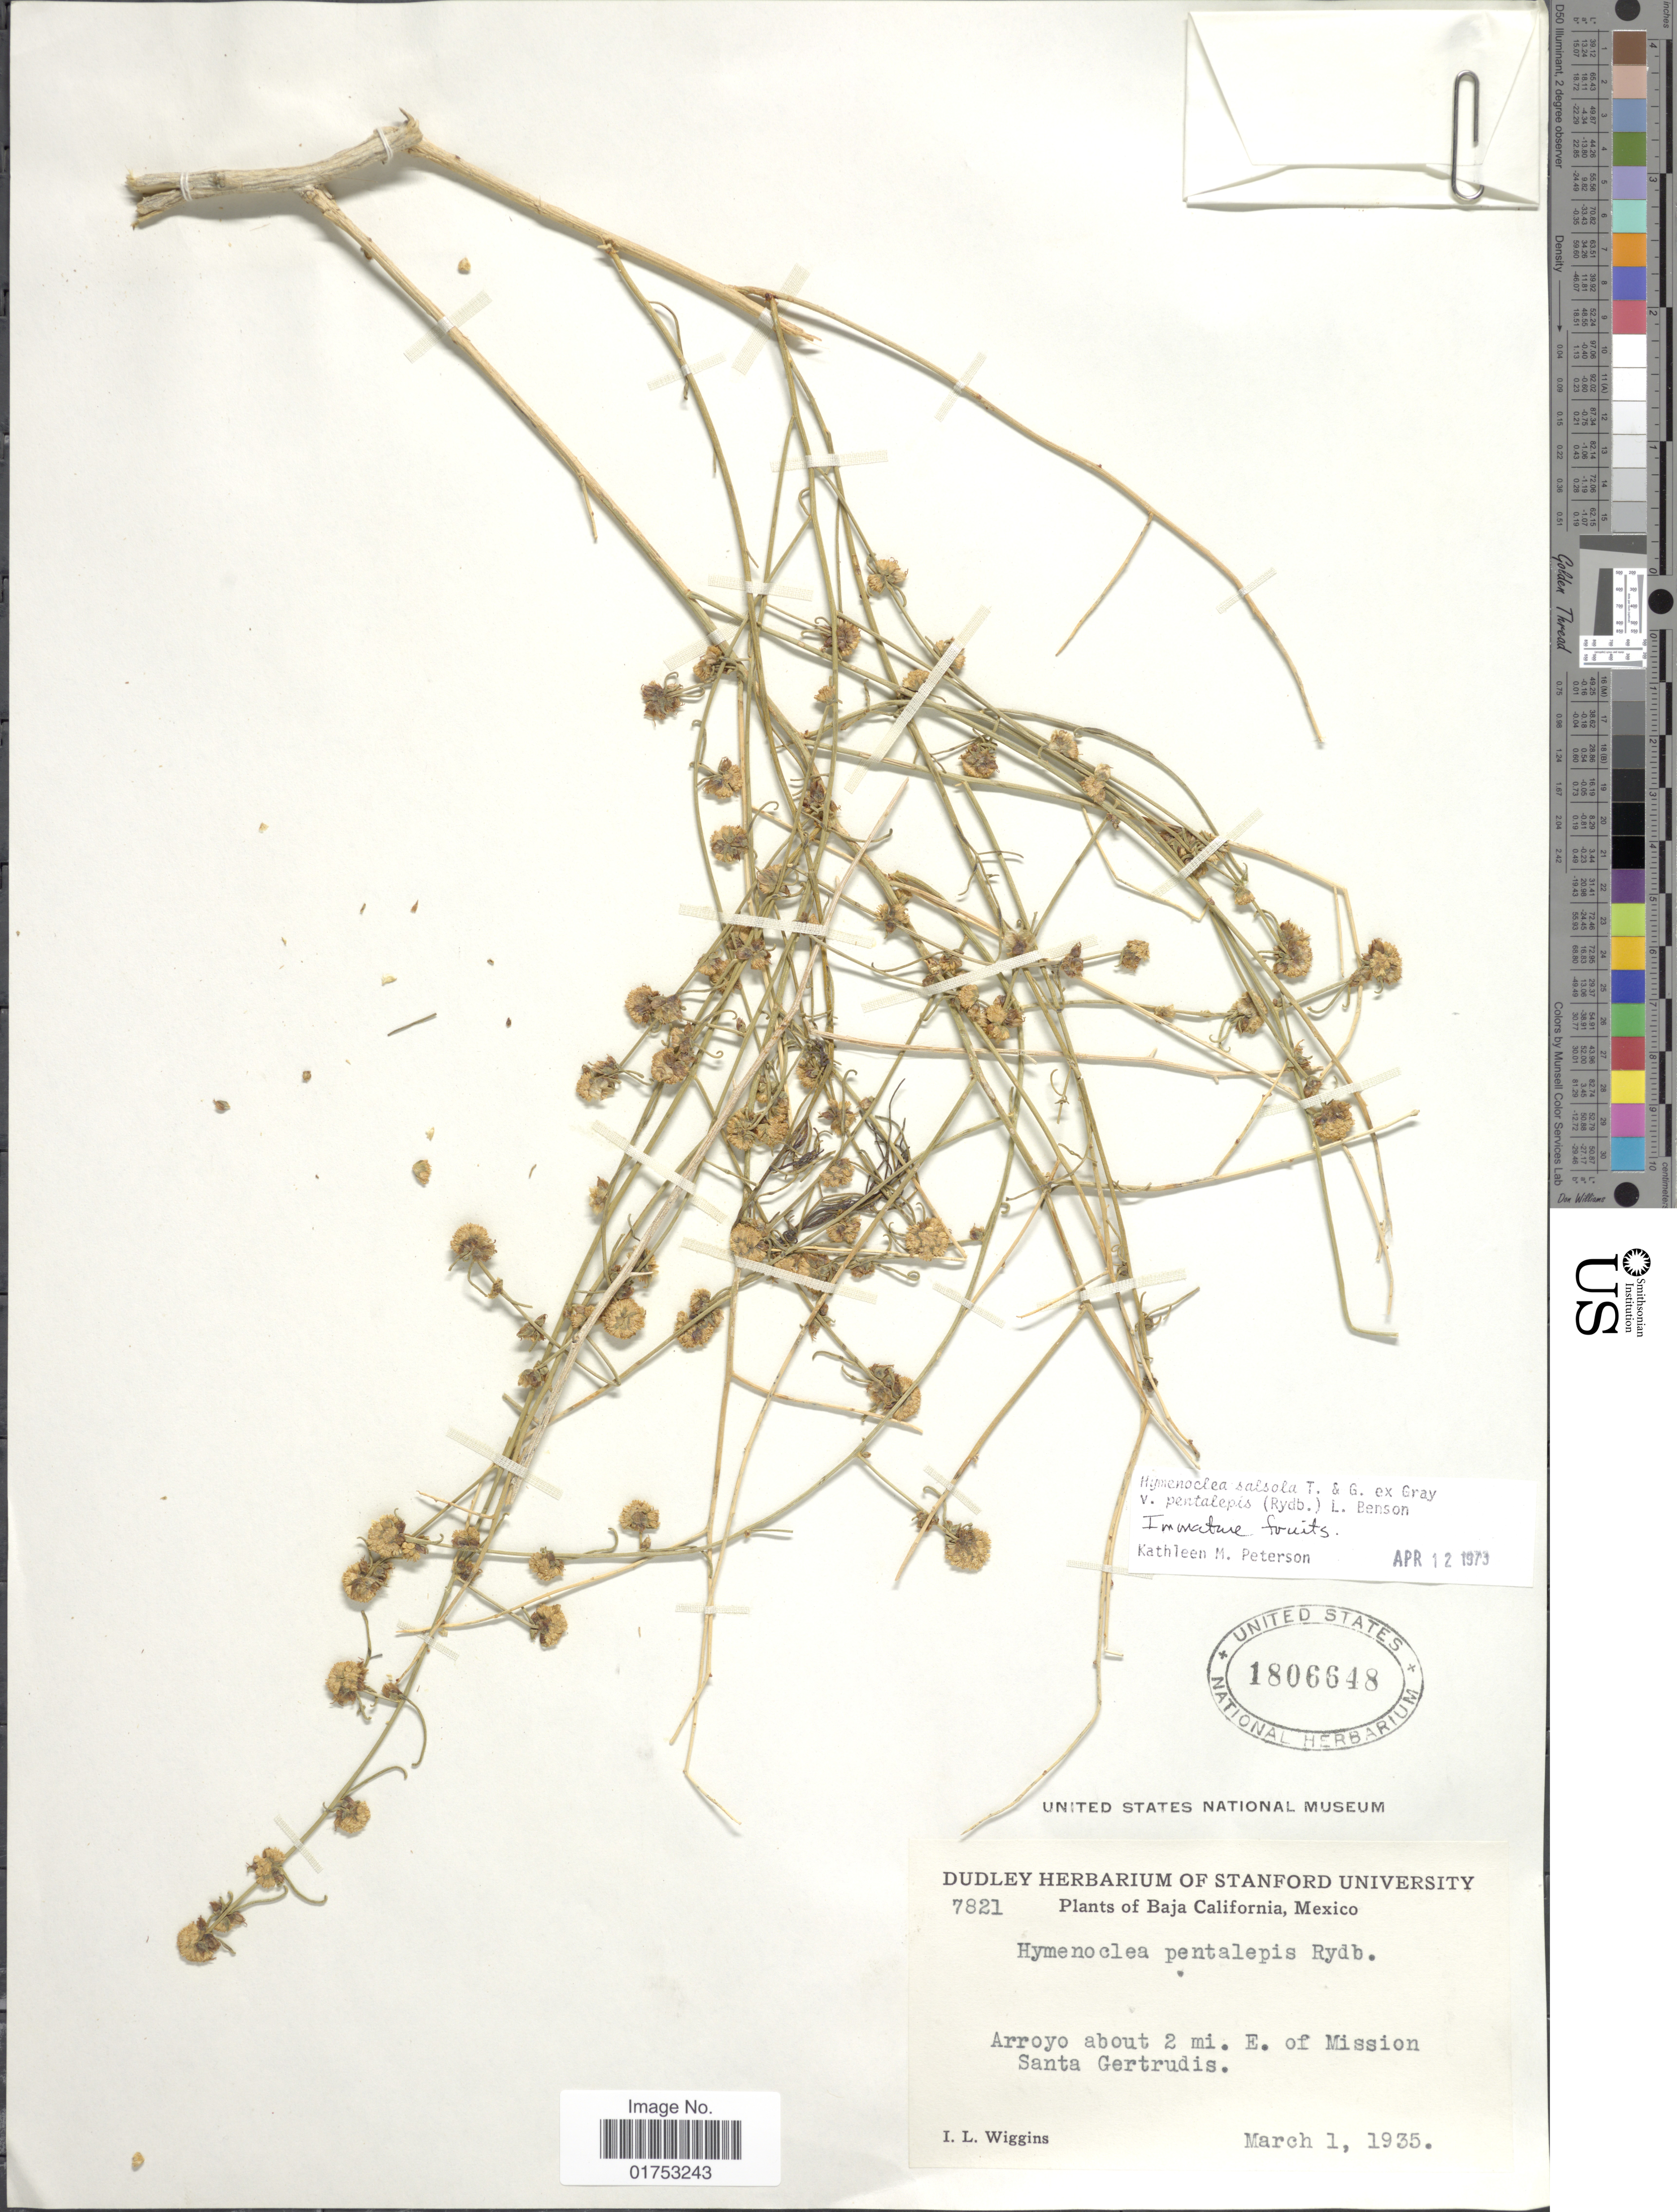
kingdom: Plantae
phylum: Tracheophyta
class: Magnoliopsida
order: Asterales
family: Asteraceae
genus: Hymenoclea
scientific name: Hymenoclea pentalepis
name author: Torr.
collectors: I. L. Wiggins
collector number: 7821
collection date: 1935-03-01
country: Mexico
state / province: Baja California Norte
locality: Arroyo about 2 mi E of Mission Santa Gertrudis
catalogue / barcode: US 1806648